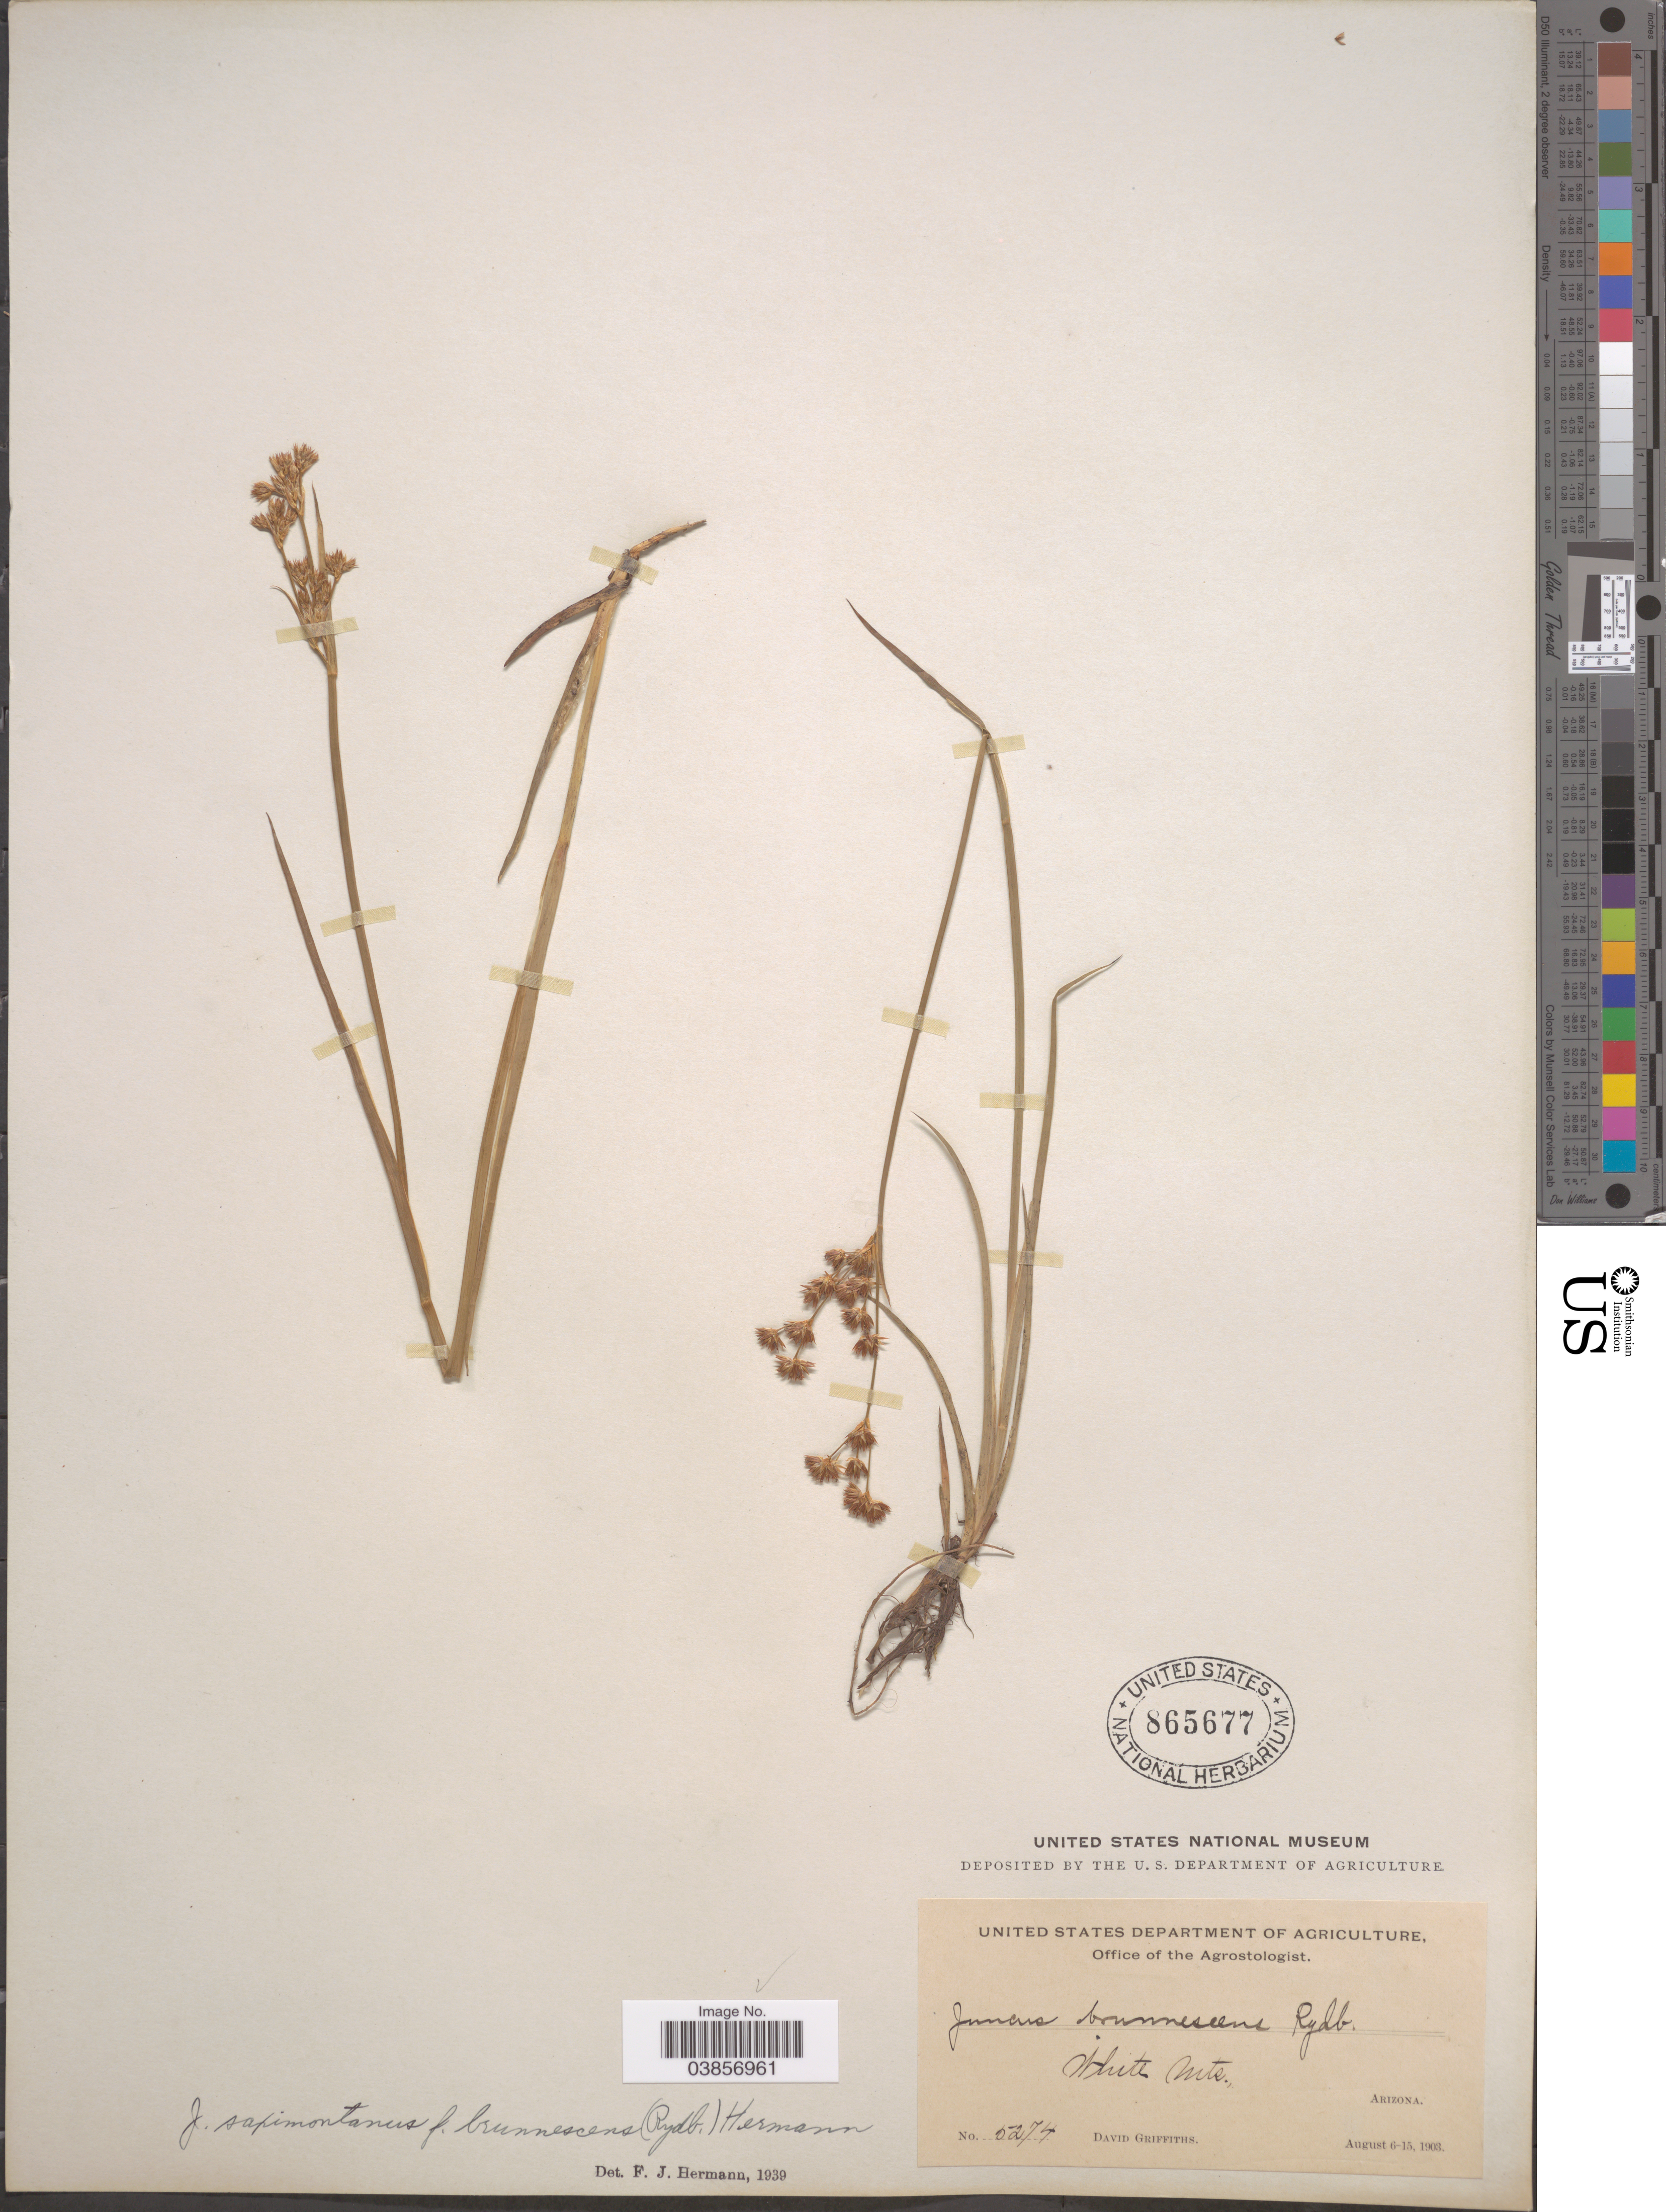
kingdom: Plantae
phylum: Tracheophyta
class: Liliopsida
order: Poales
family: Juncaceae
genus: Juncus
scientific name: Juncus saximontanus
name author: A. Nelson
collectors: D. Griffiths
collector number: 5274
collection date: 1903-08-06/1903-08-15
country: United States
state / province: Arizona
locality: White Mts.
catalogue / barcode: US 865677